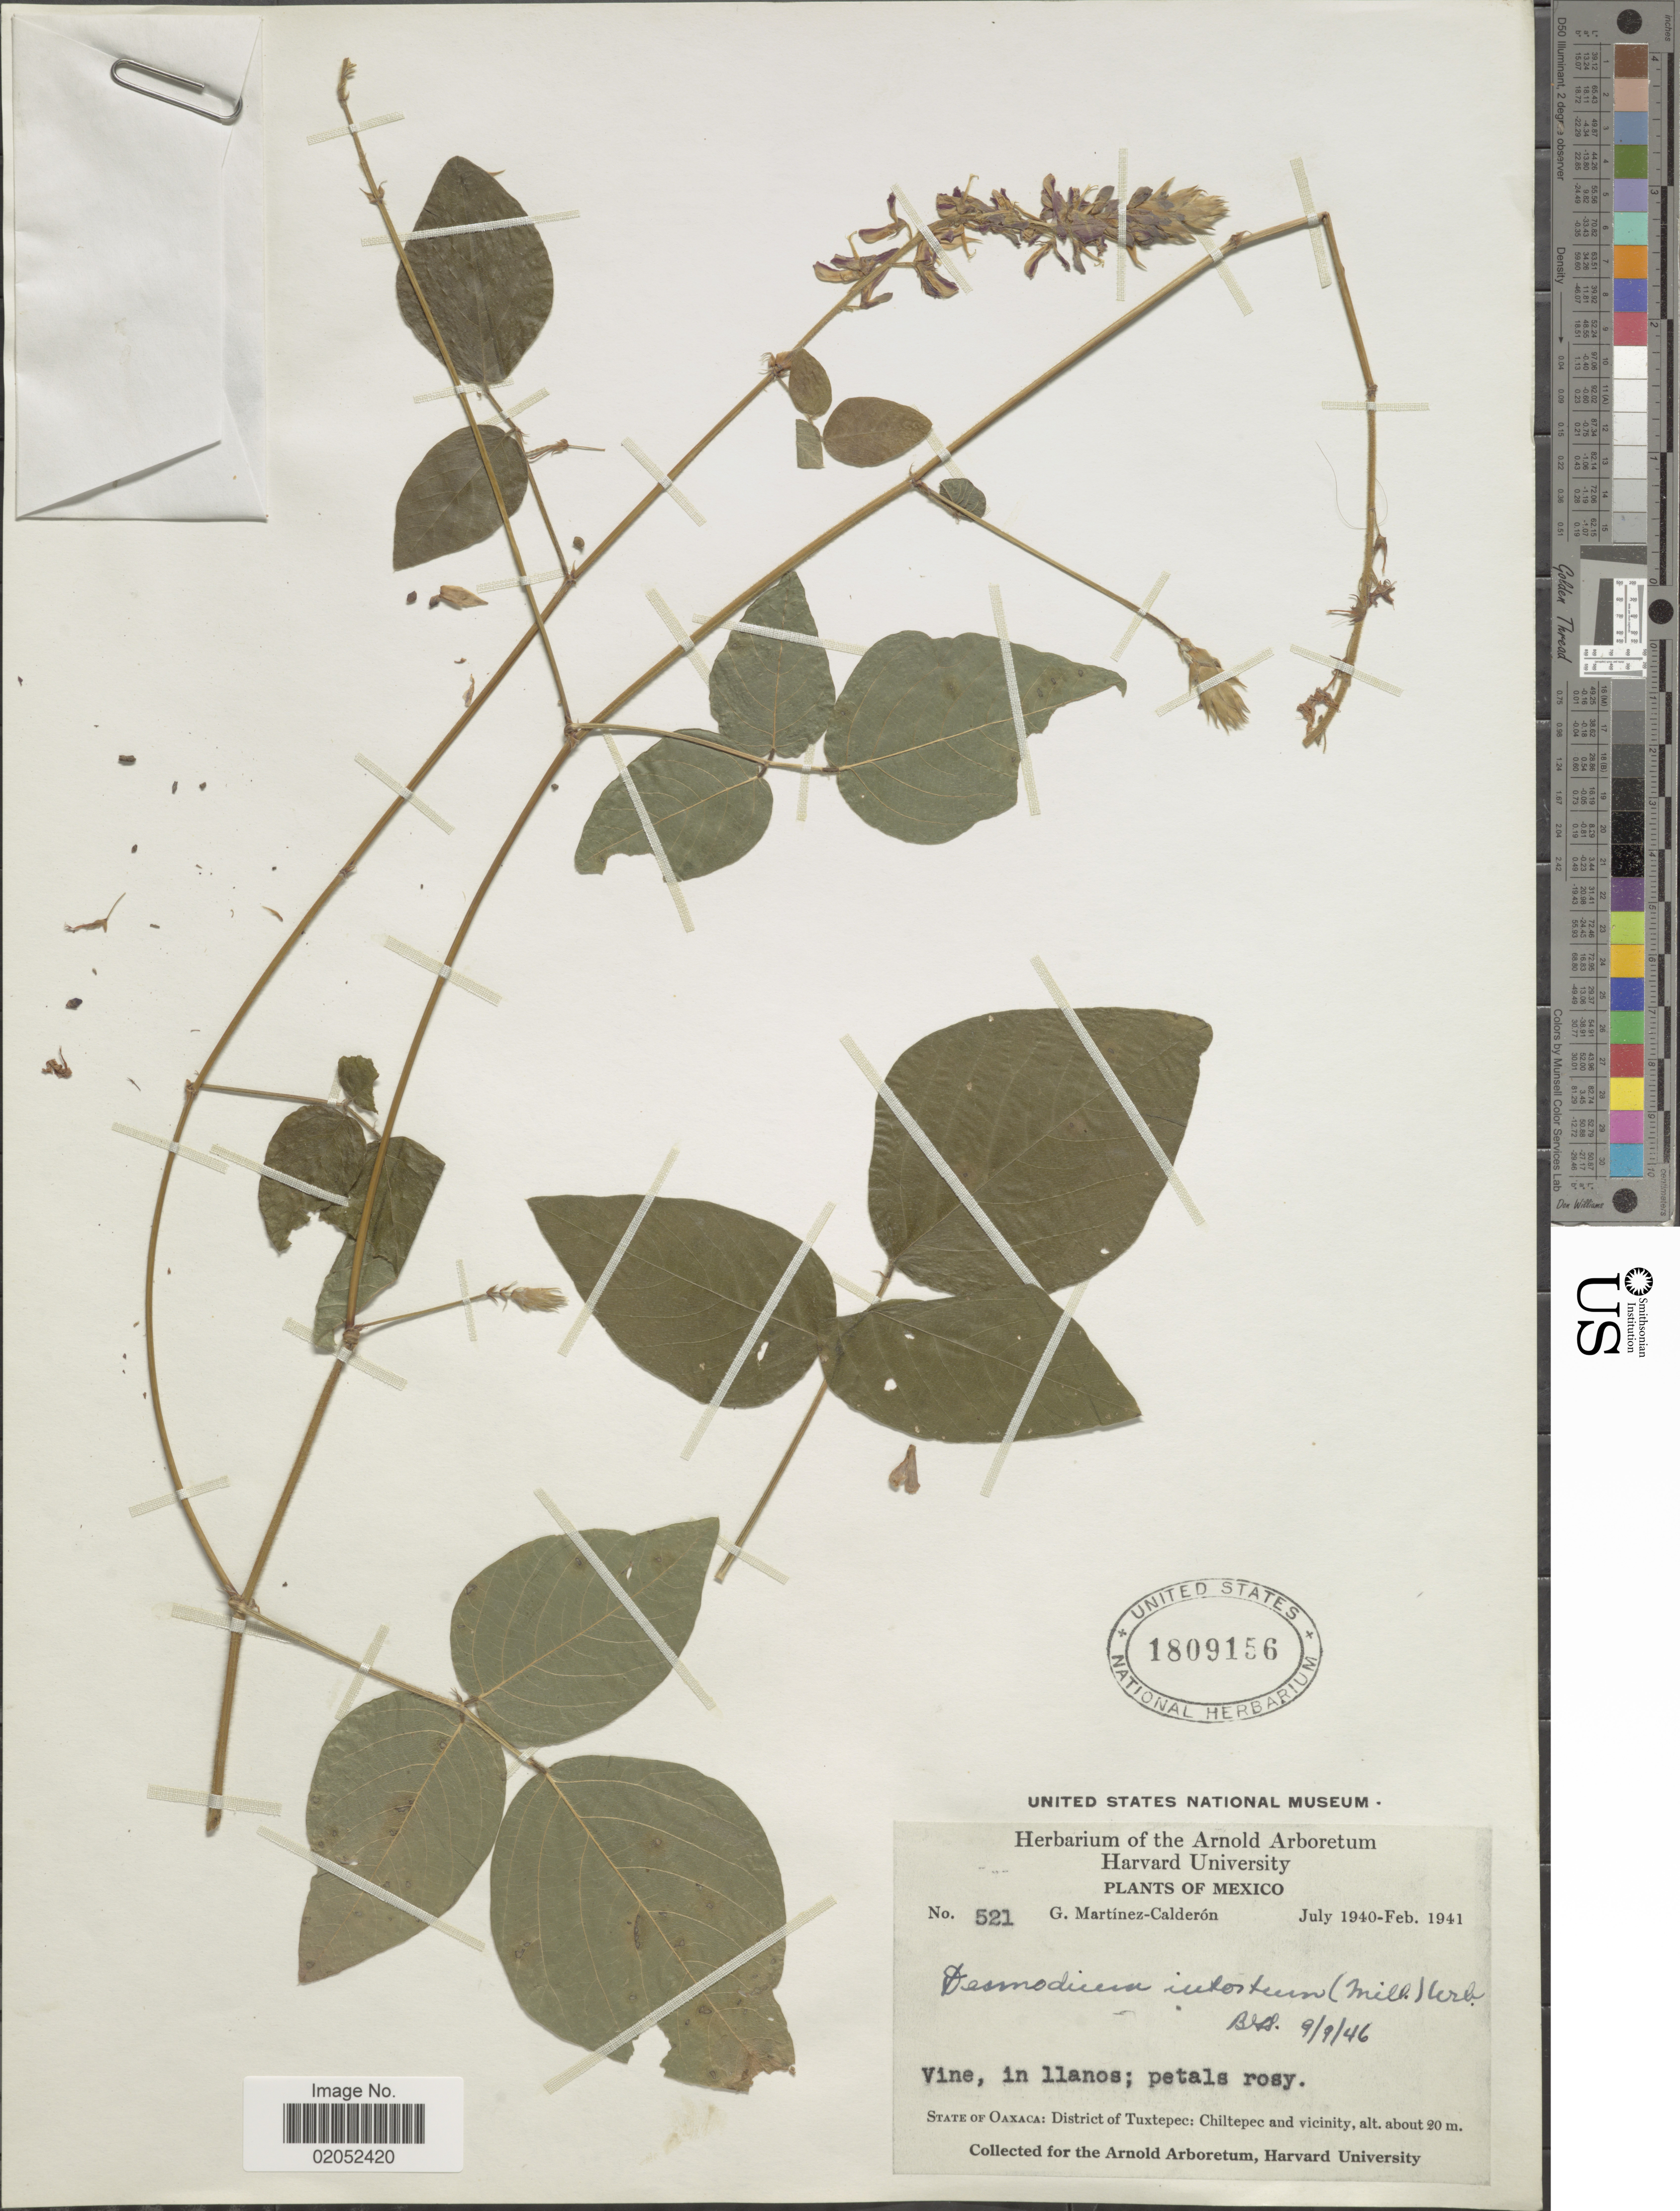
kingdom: Plantae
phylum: Tracheophyta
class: Magnoliopsida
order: Fabales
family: Fabaceae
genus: Desmodium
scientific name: Desmodium intortum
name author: (Mill.) Urb.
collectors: G. Martinez-C.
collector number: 521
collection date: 1940-07/1941-02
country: Mexico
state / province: Oaxaca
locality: State of Oxaca: District of Tuxtepec: Chiltepec and vicinity.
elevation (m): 20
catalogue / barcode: US 1809156